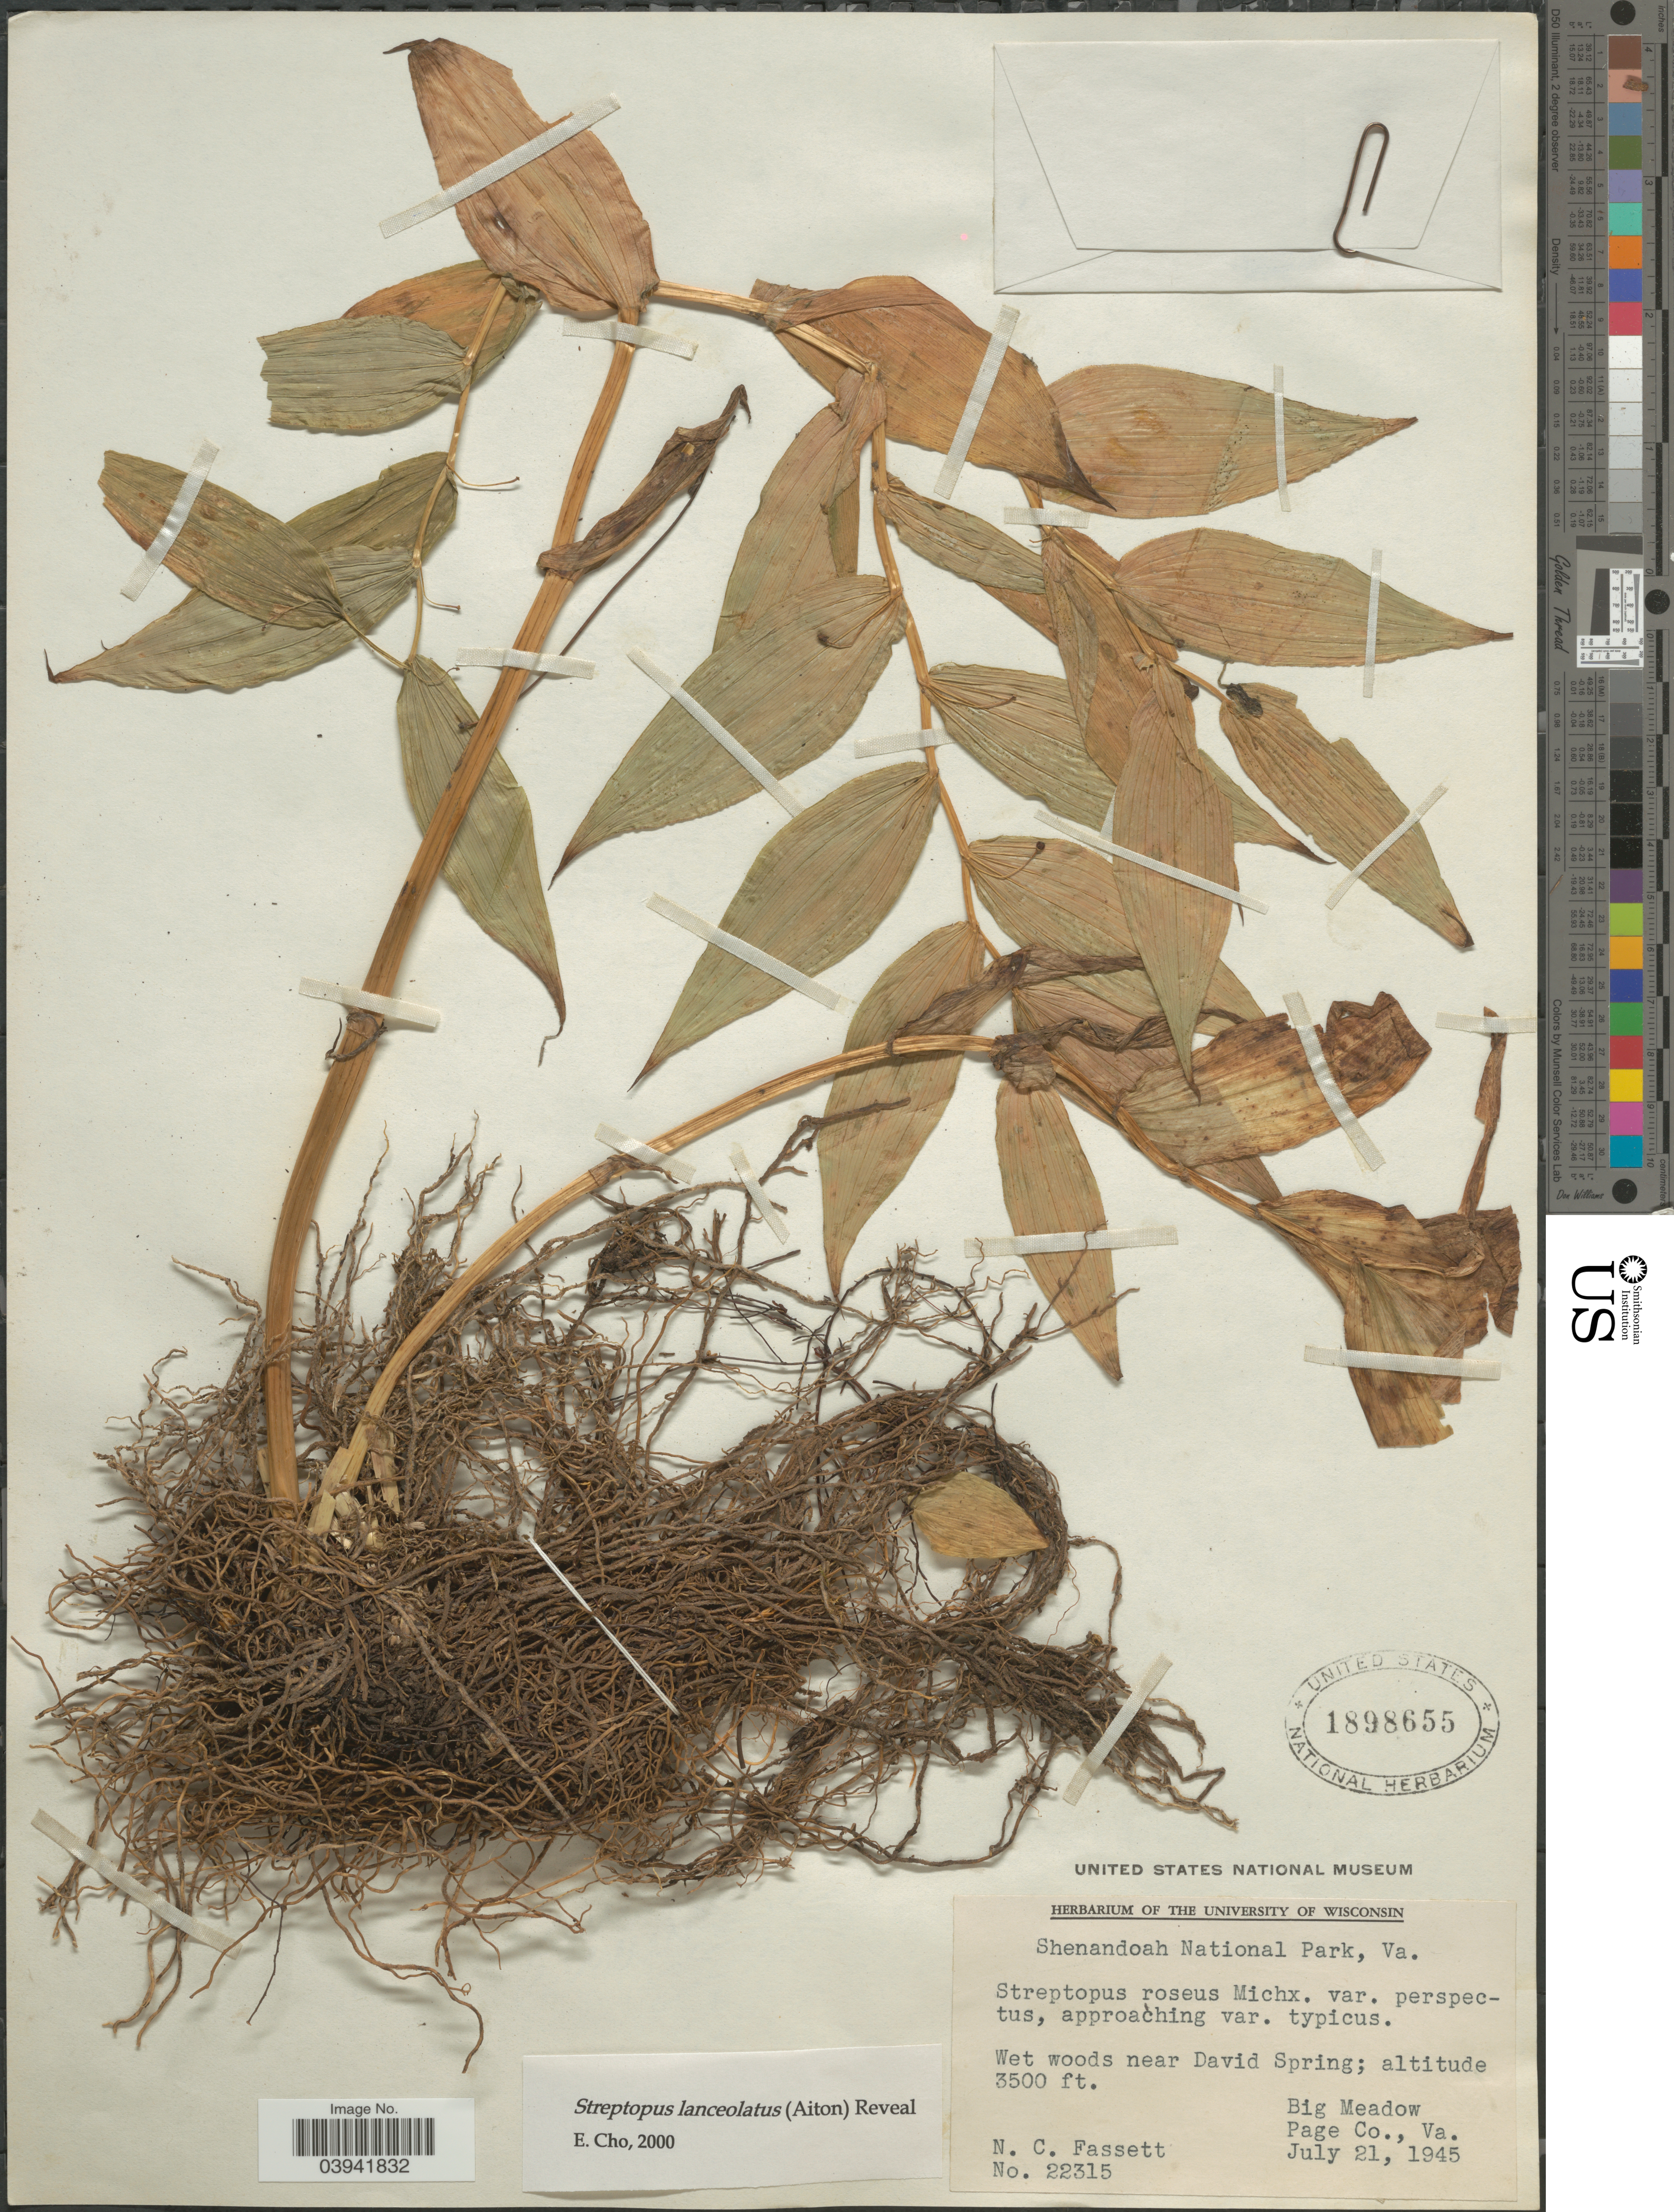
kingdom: Plantae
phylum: Tracheophyta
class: Liliopsida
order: Liliales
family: Liliaceae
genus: Streptopus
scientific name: Streptopus lanceolatus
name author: (Aiton) Reveal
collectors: N. C. Fassett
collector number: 22315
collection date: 1945-07-21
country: United States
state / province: Virginia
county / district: Page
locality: Wet woods near David Spring. Big Meadow. Page Co.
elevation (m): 1067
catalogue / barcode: US 1898655